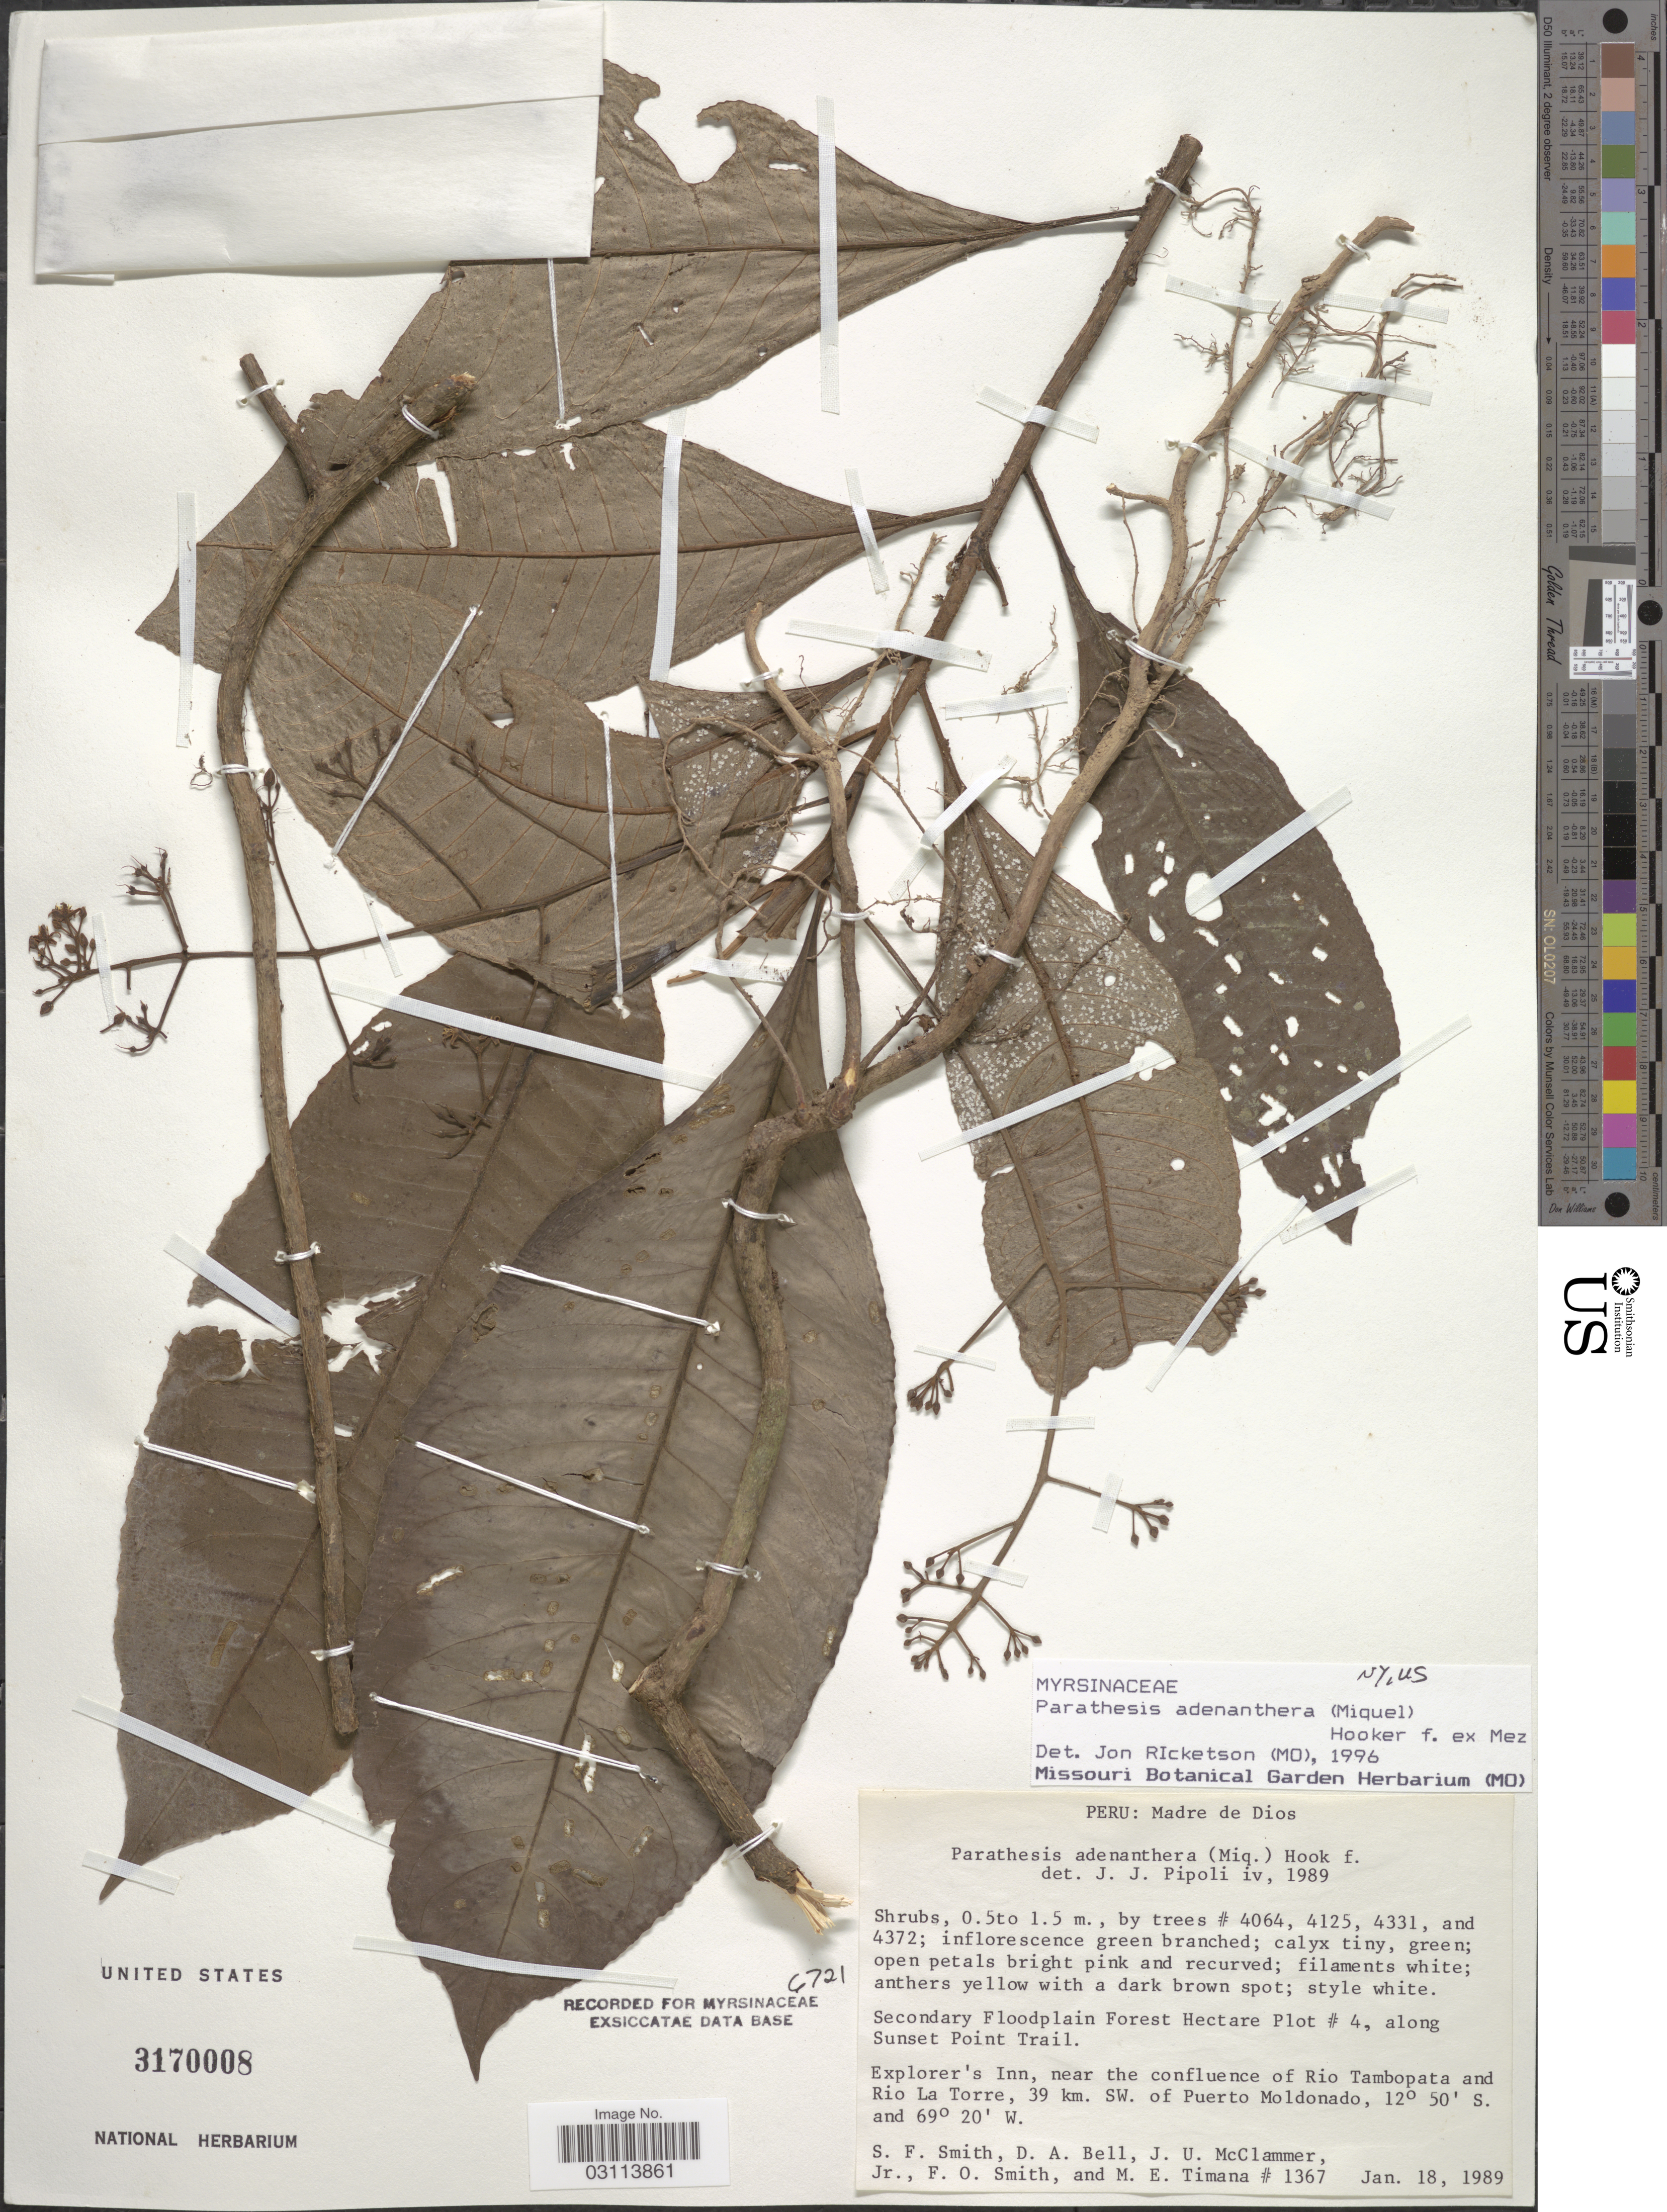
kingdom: Plantae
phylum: Tracheophyta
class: Magnoliopsida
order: Ericales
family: Primulaceae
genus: Parathesis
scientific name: Parathesis adenanthera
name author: (Miq.) Hook. f. ex Mez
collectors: S.F. Smith, D. A. Bell, J. McClammer Jr. & F. Smith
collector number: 1367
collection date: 1989-01-18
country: Peru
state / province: Madre de Dios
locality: Secondary Floodplain Forest Hectare Plot # 4, along Sunset Point Trail. Explorer's Inn, near the confluence of Rio Tambopata and Rio La Torre, 39 km. SW. of Puerto Moldonado.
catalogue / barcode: US 3170008